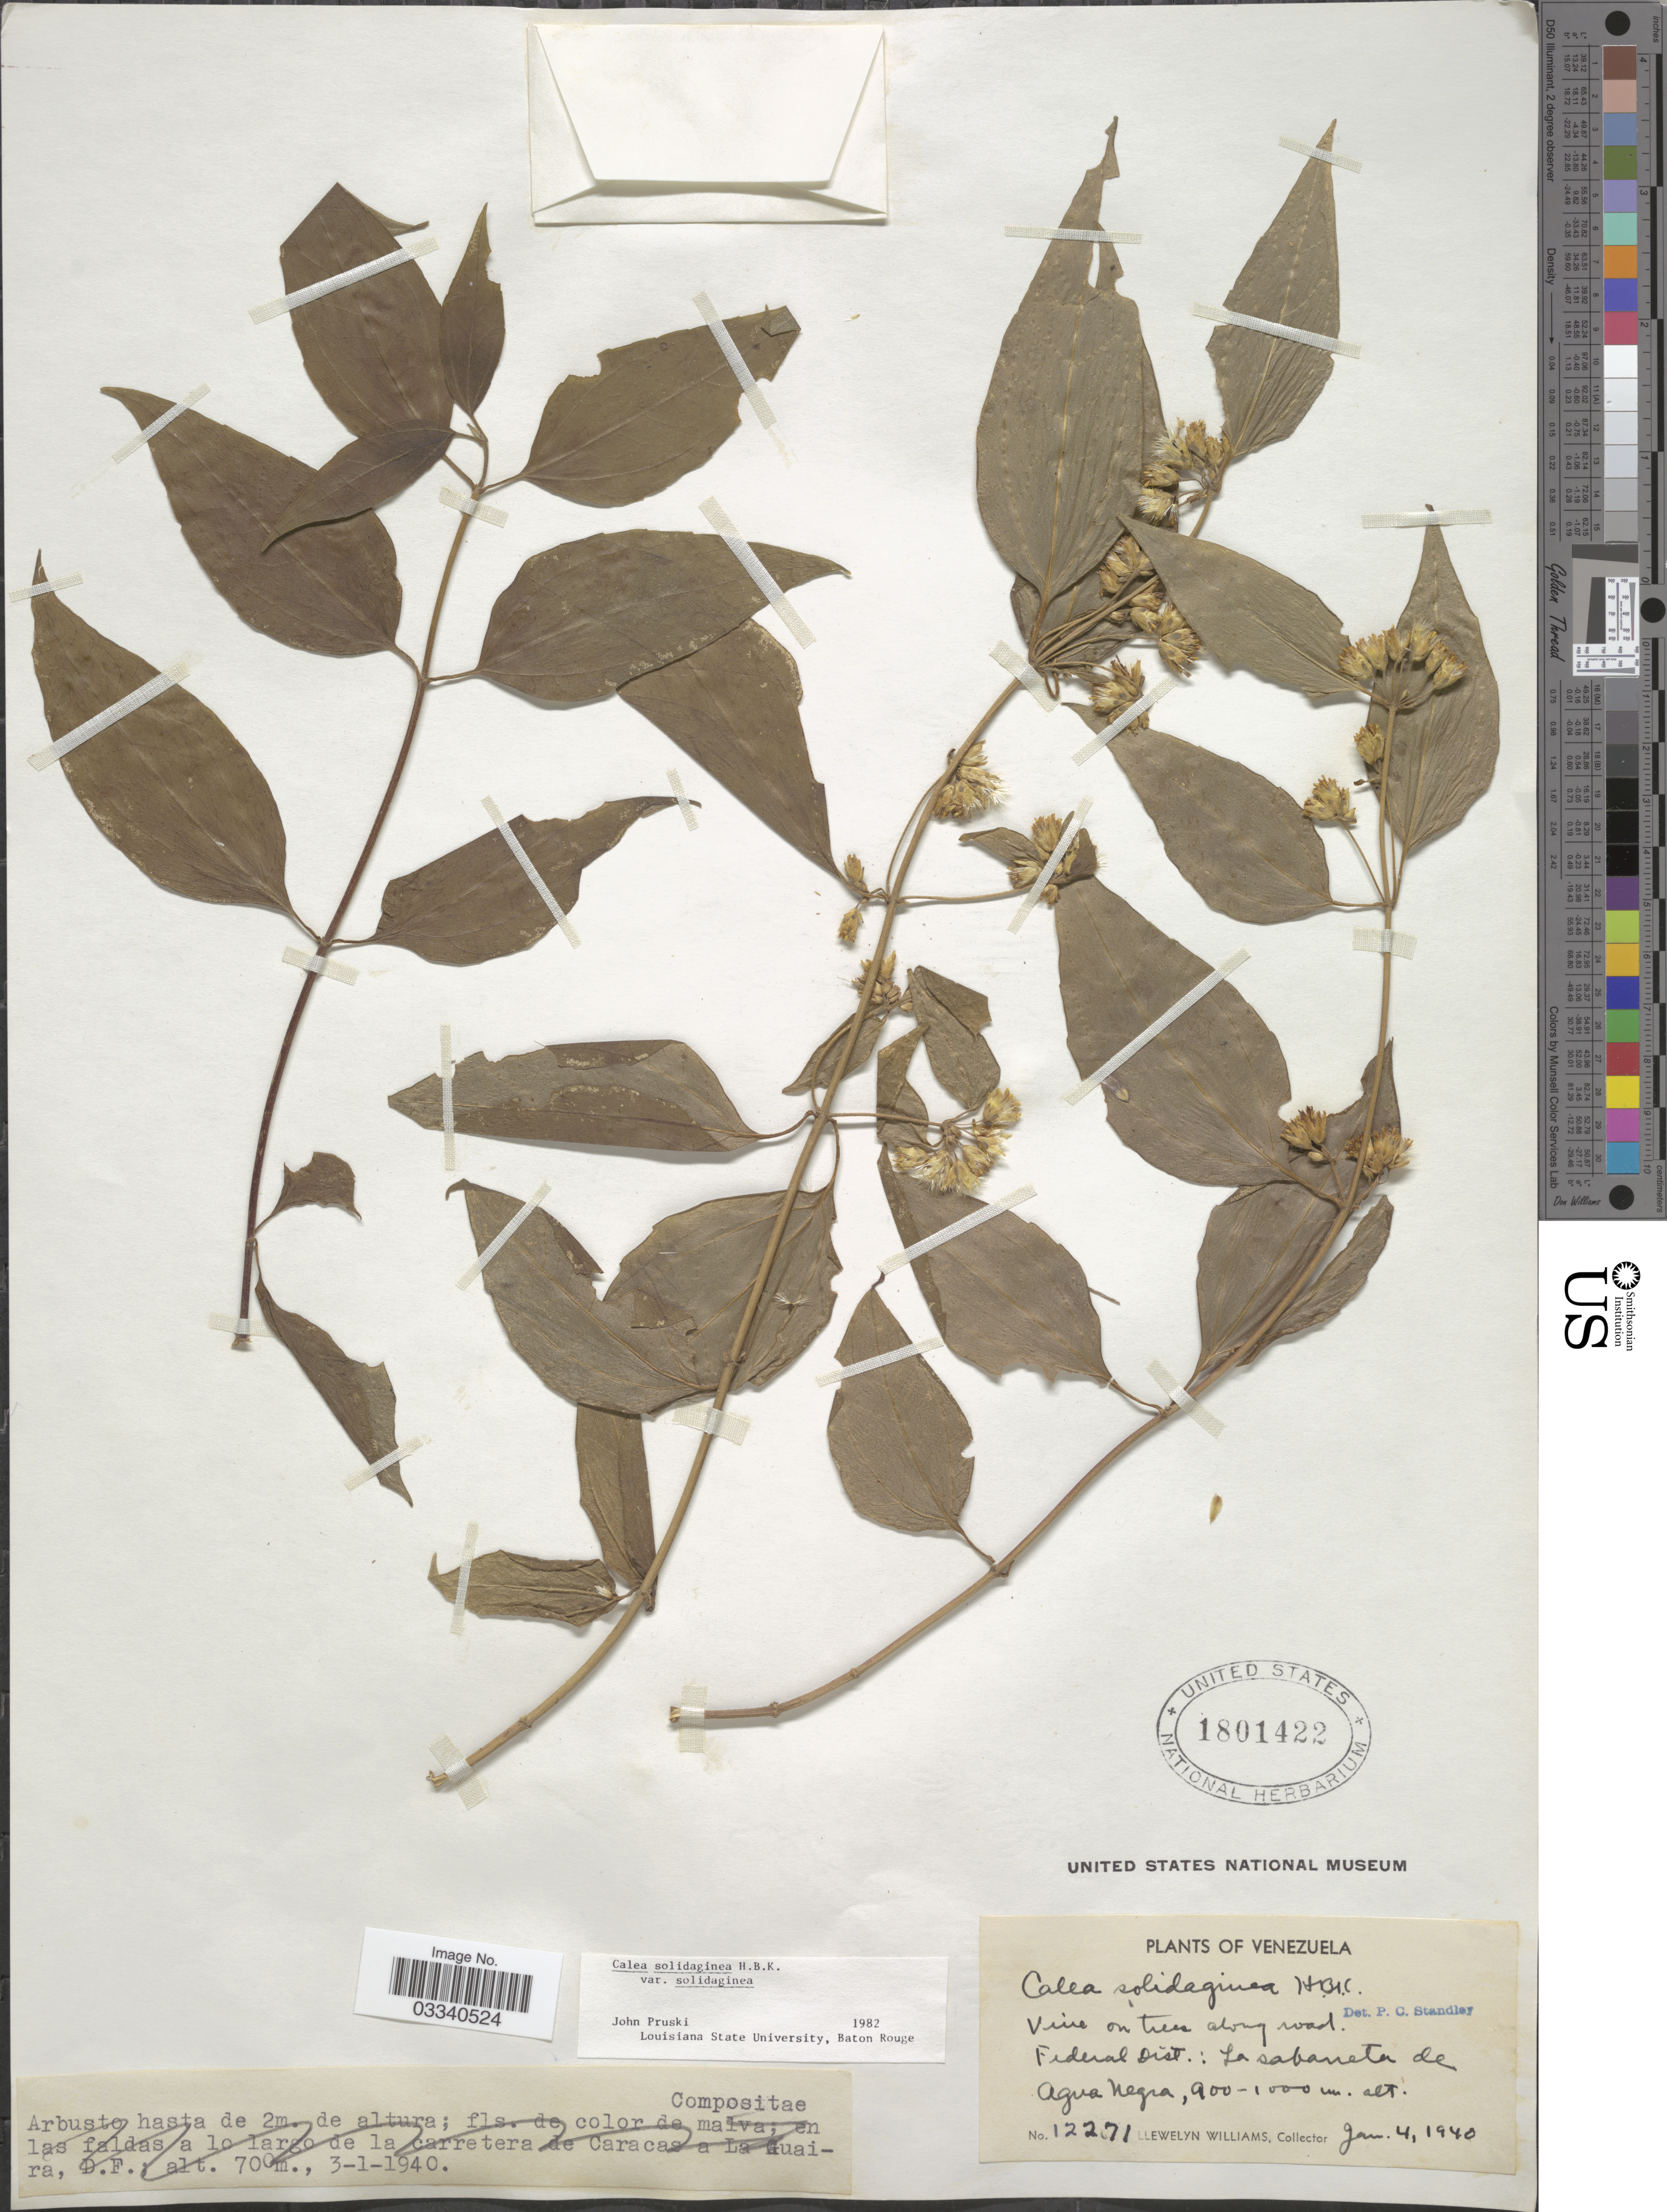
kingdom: Plantae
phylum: Tracheophyta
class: Magnoliopsida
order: Asterales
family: Asteraceae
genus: Calea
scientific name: Calea solidaginea var. solidaginea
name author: Kunth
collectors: Ll. Williams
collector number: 12271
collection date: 1940-01-04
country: Venezuela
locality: Federal Dist.: La sabaneta [interpreted] de Agua Negra.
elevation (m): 900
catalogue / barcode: US 1804122